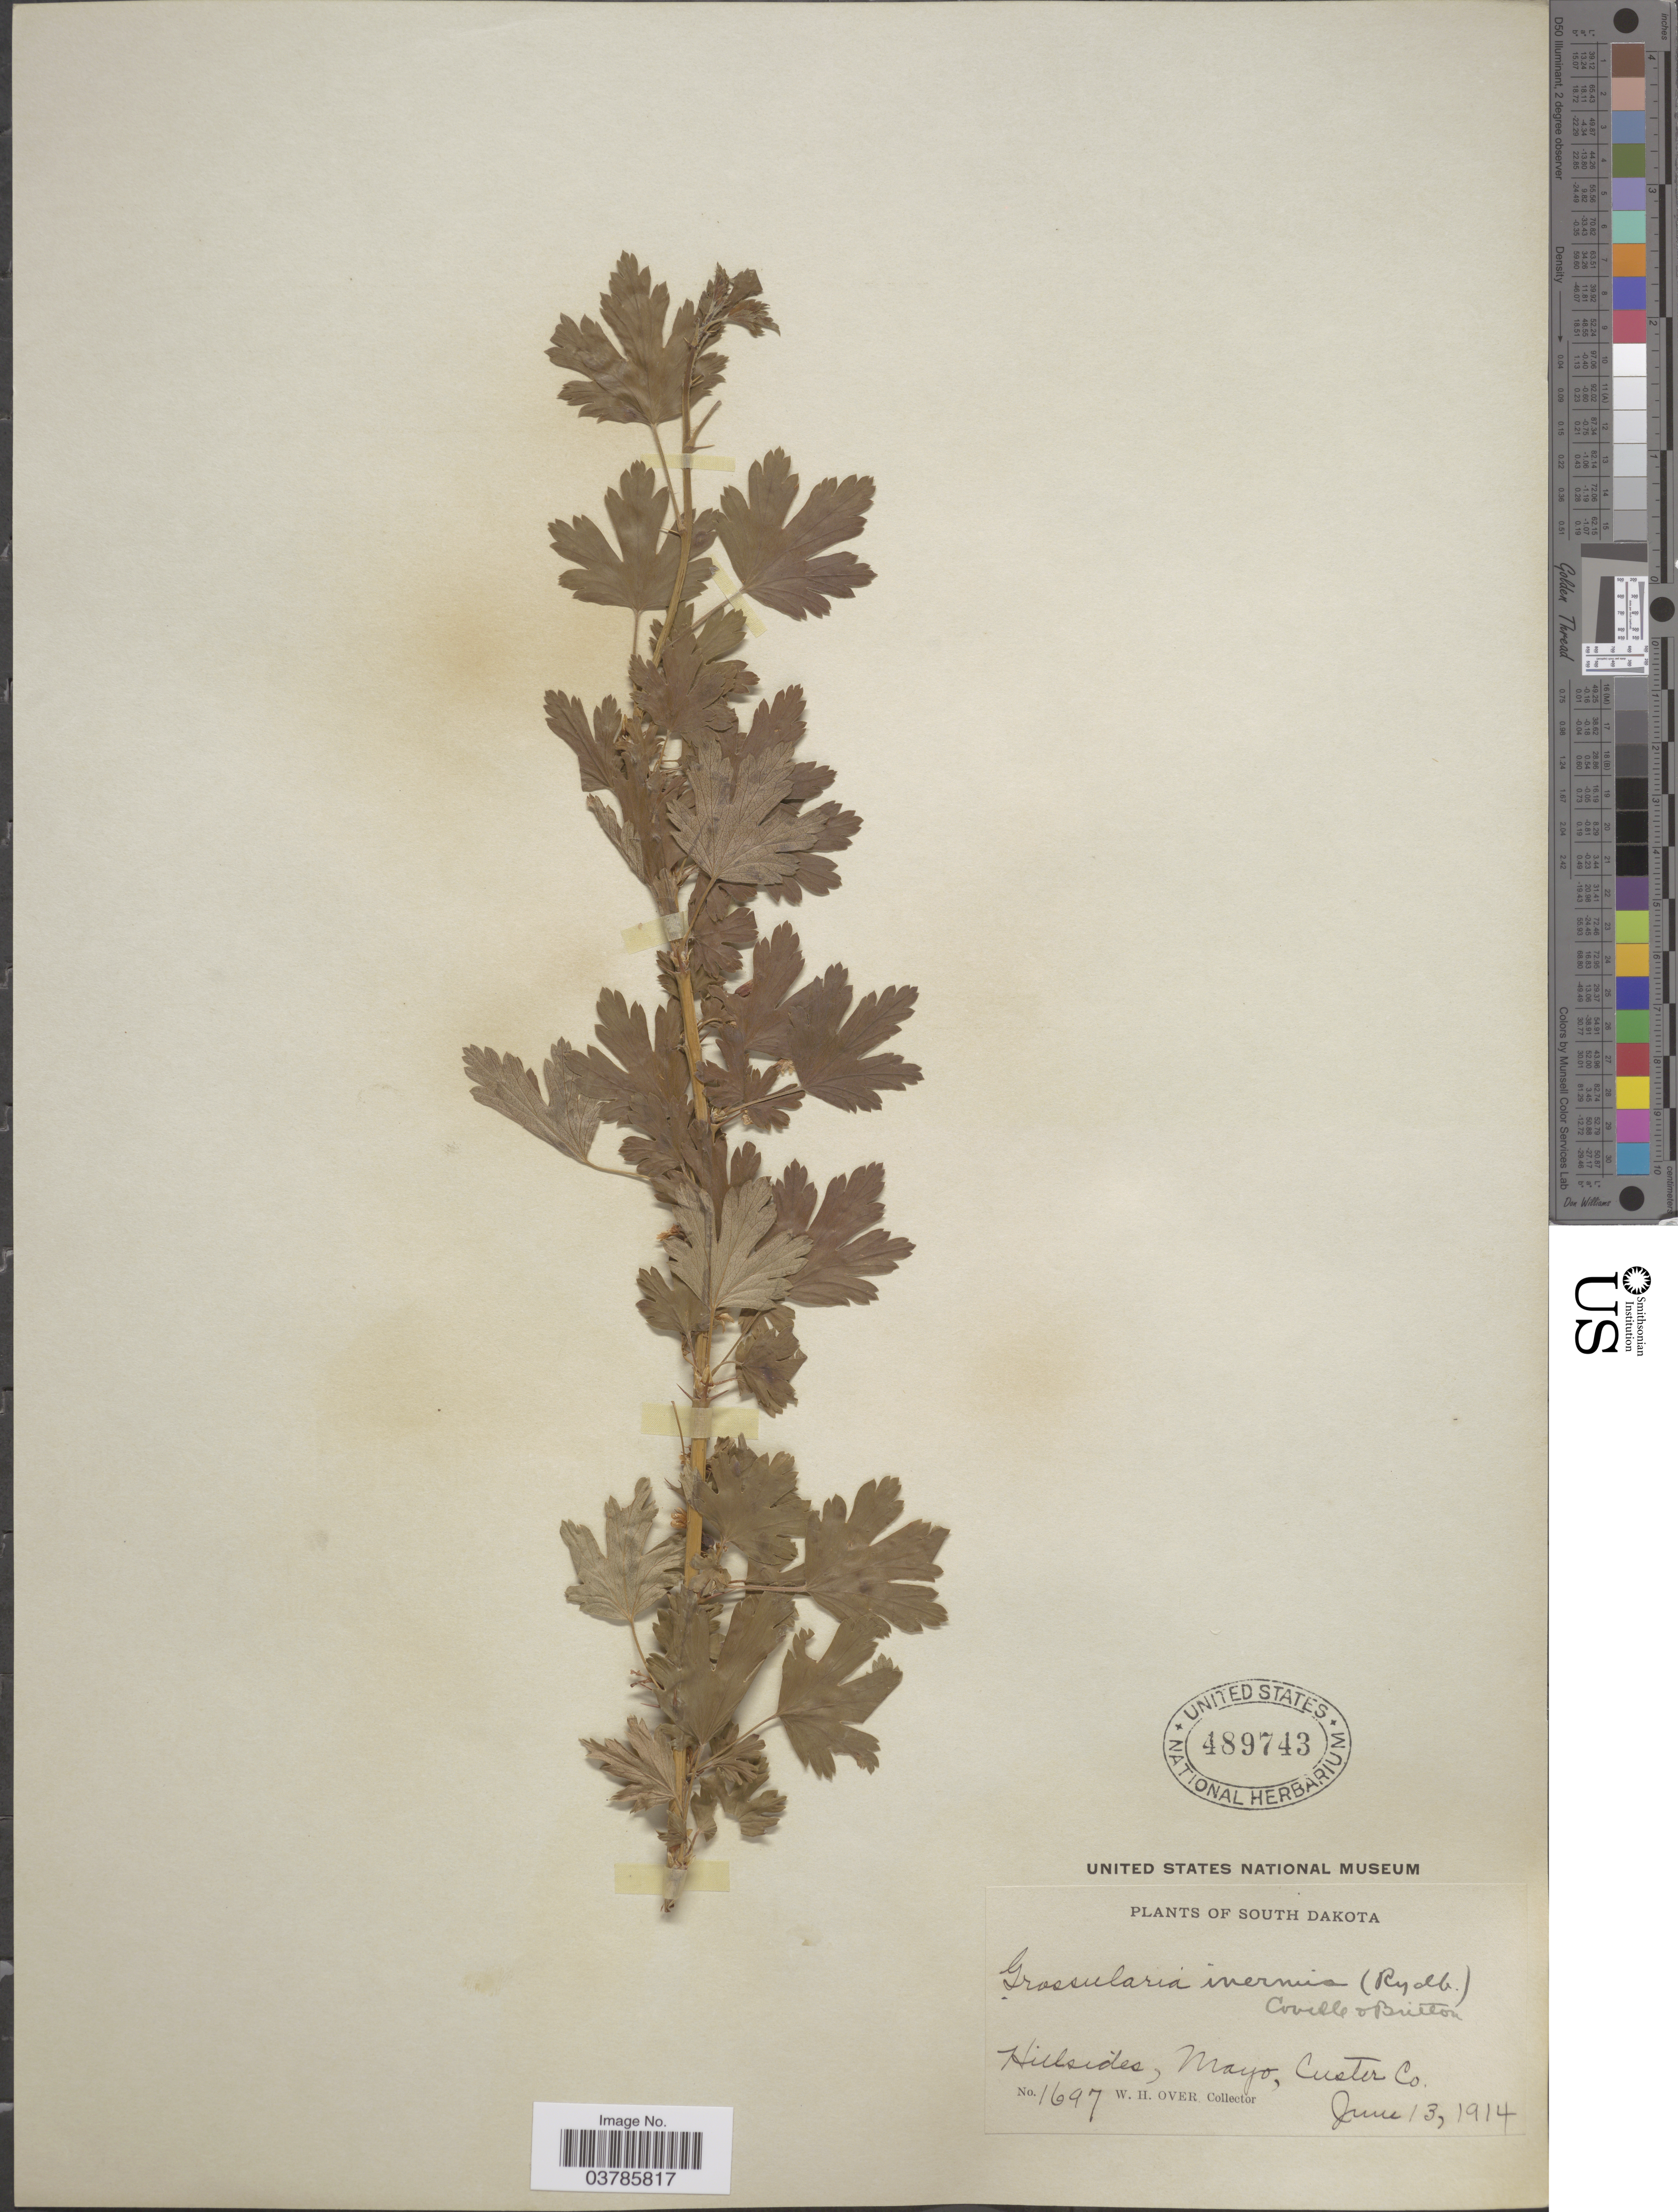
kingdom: Plantae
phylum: Tracheophyta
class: Magnoliopsida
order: Saxifragales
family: Grossulariaceae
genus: Ribes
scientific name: Ribes inerme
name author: Rydb.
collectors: W. Over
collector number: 1697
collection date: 1914-06-13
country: United States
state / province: South Dakota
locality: Hillsides, Mayo, Custer Co.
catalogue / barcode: US 489743